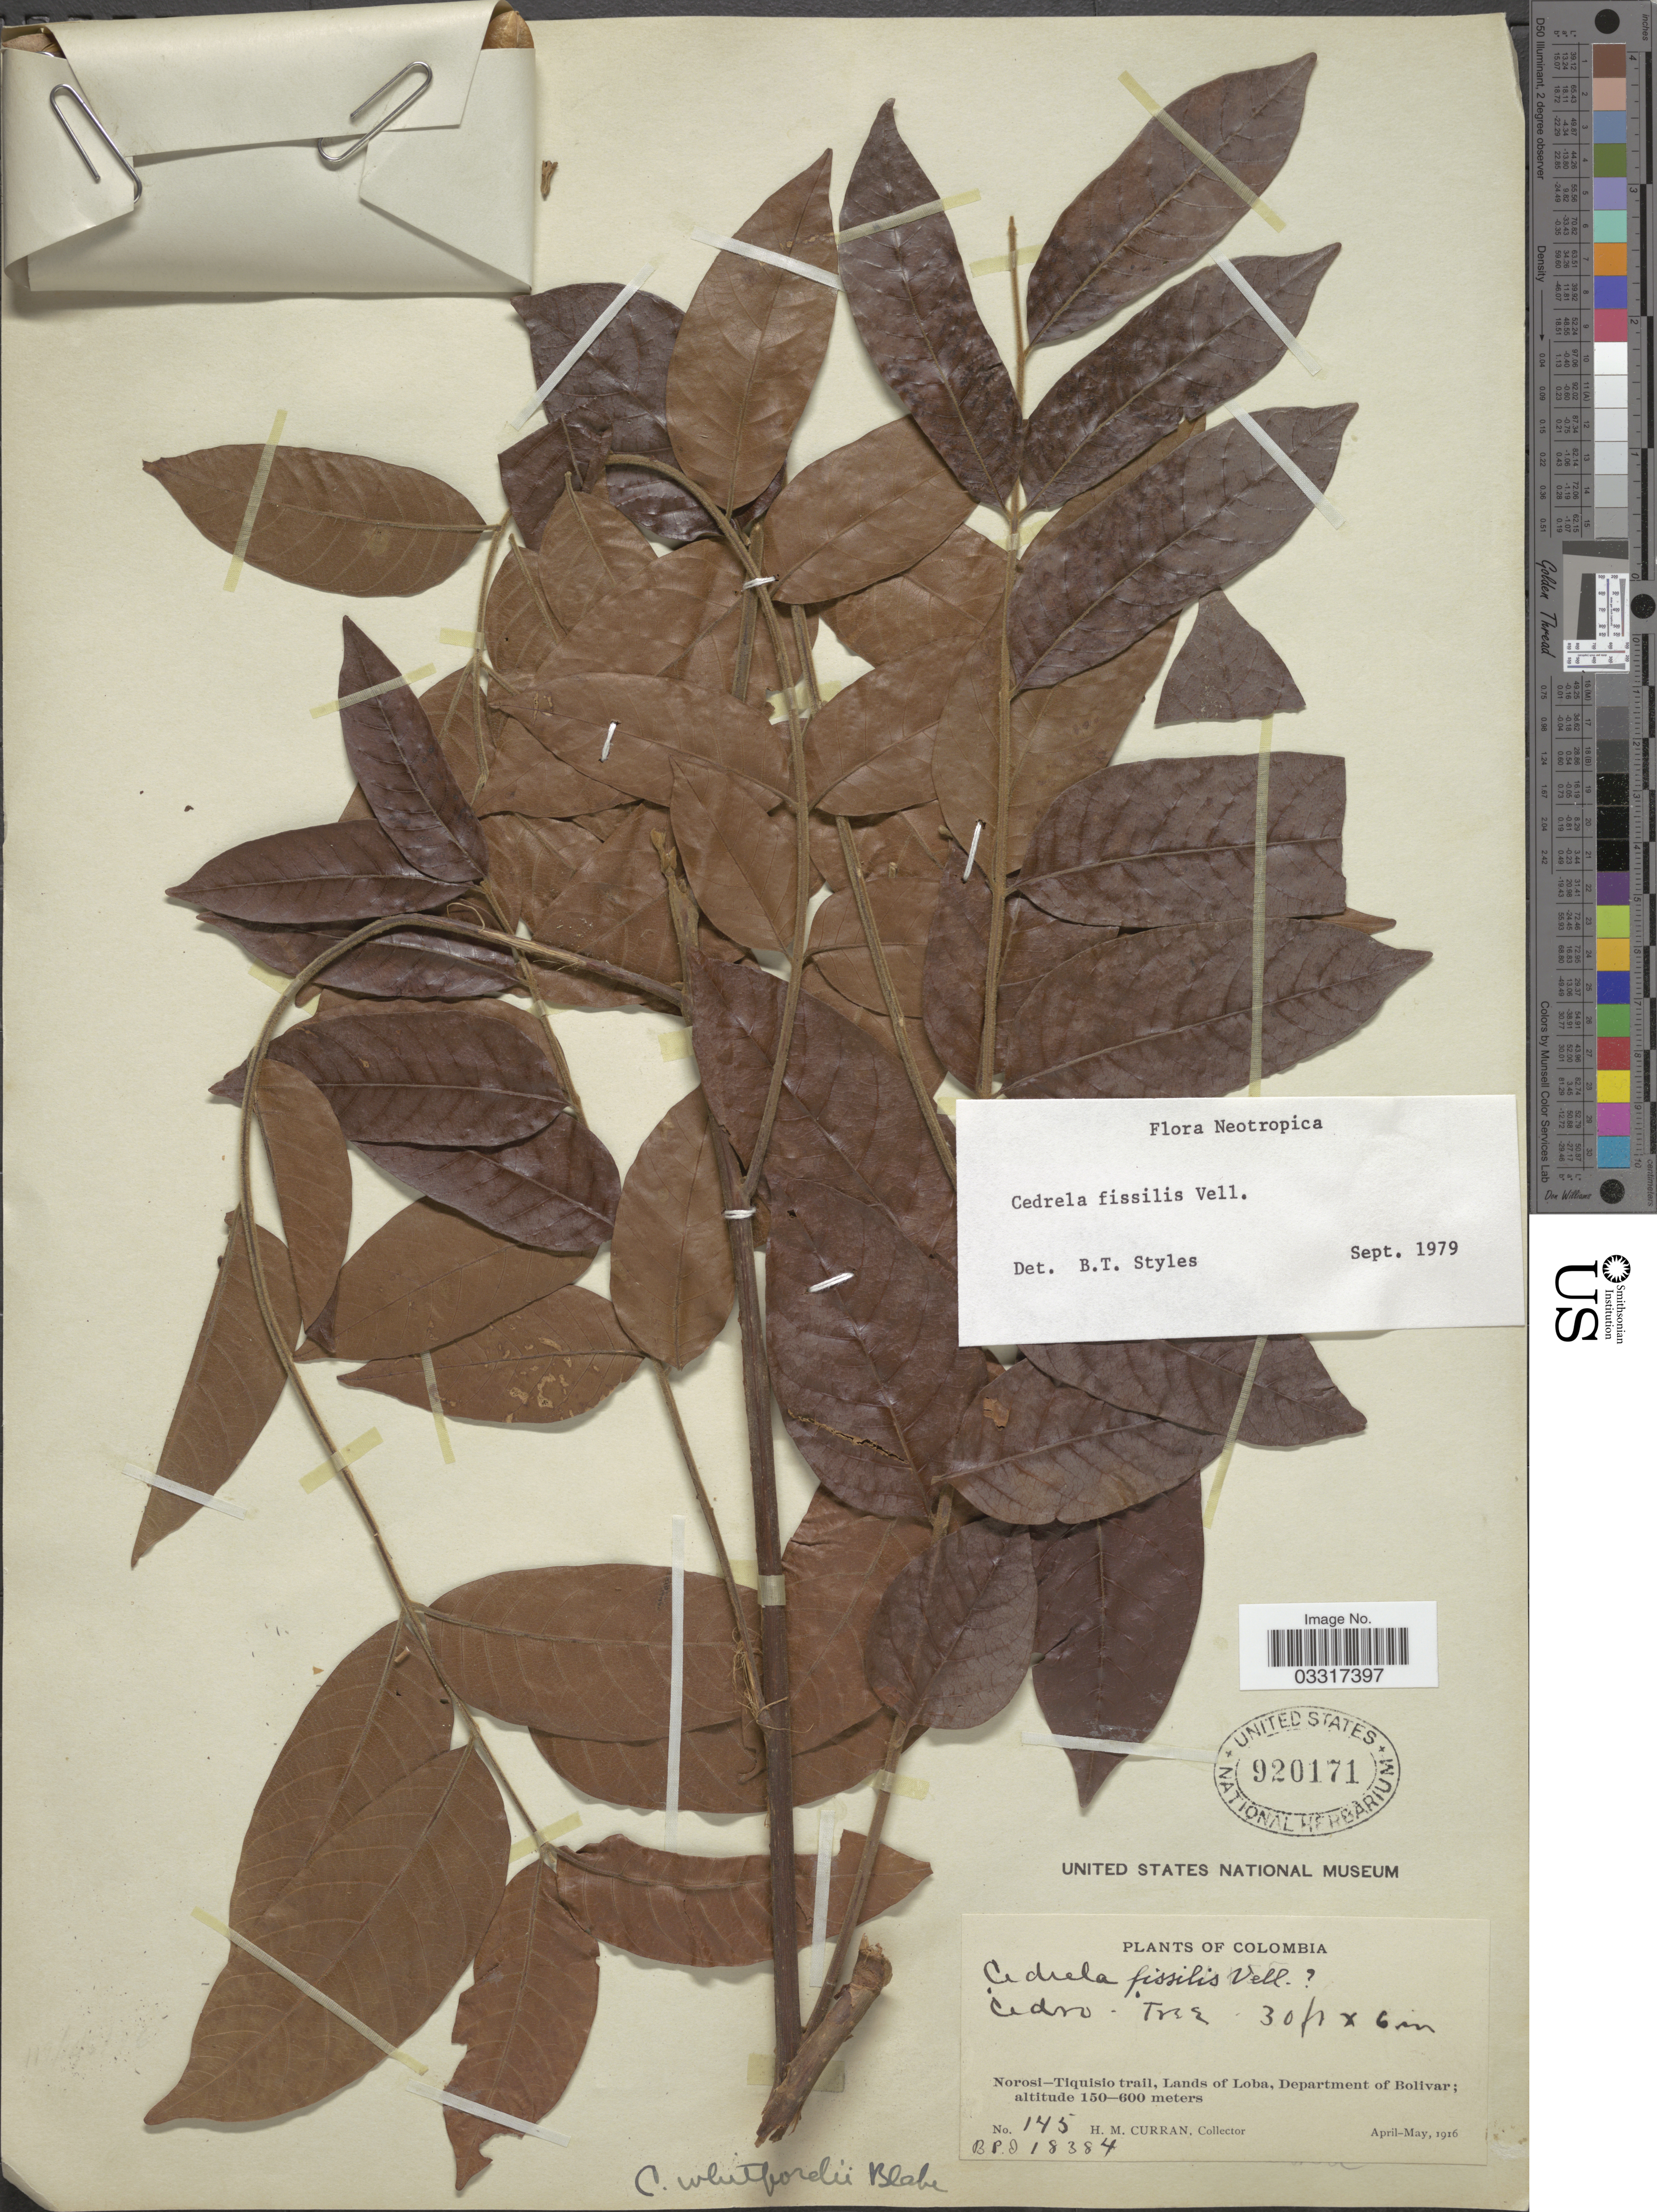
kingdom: Plantae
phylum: Tracheophyta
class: Magnoliopsida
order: Sapindales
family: Meliaceae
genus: Cedrela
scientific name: Cedrela fissilis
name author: Vell.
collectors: H. M. Curran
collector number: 145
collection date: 1916-04/1916-05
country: Colombia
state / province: Bolívar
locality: Norosi-Tiquisio trail, Lands of Loba, Department of Bolivar.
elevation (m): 150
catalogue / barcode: US 920171